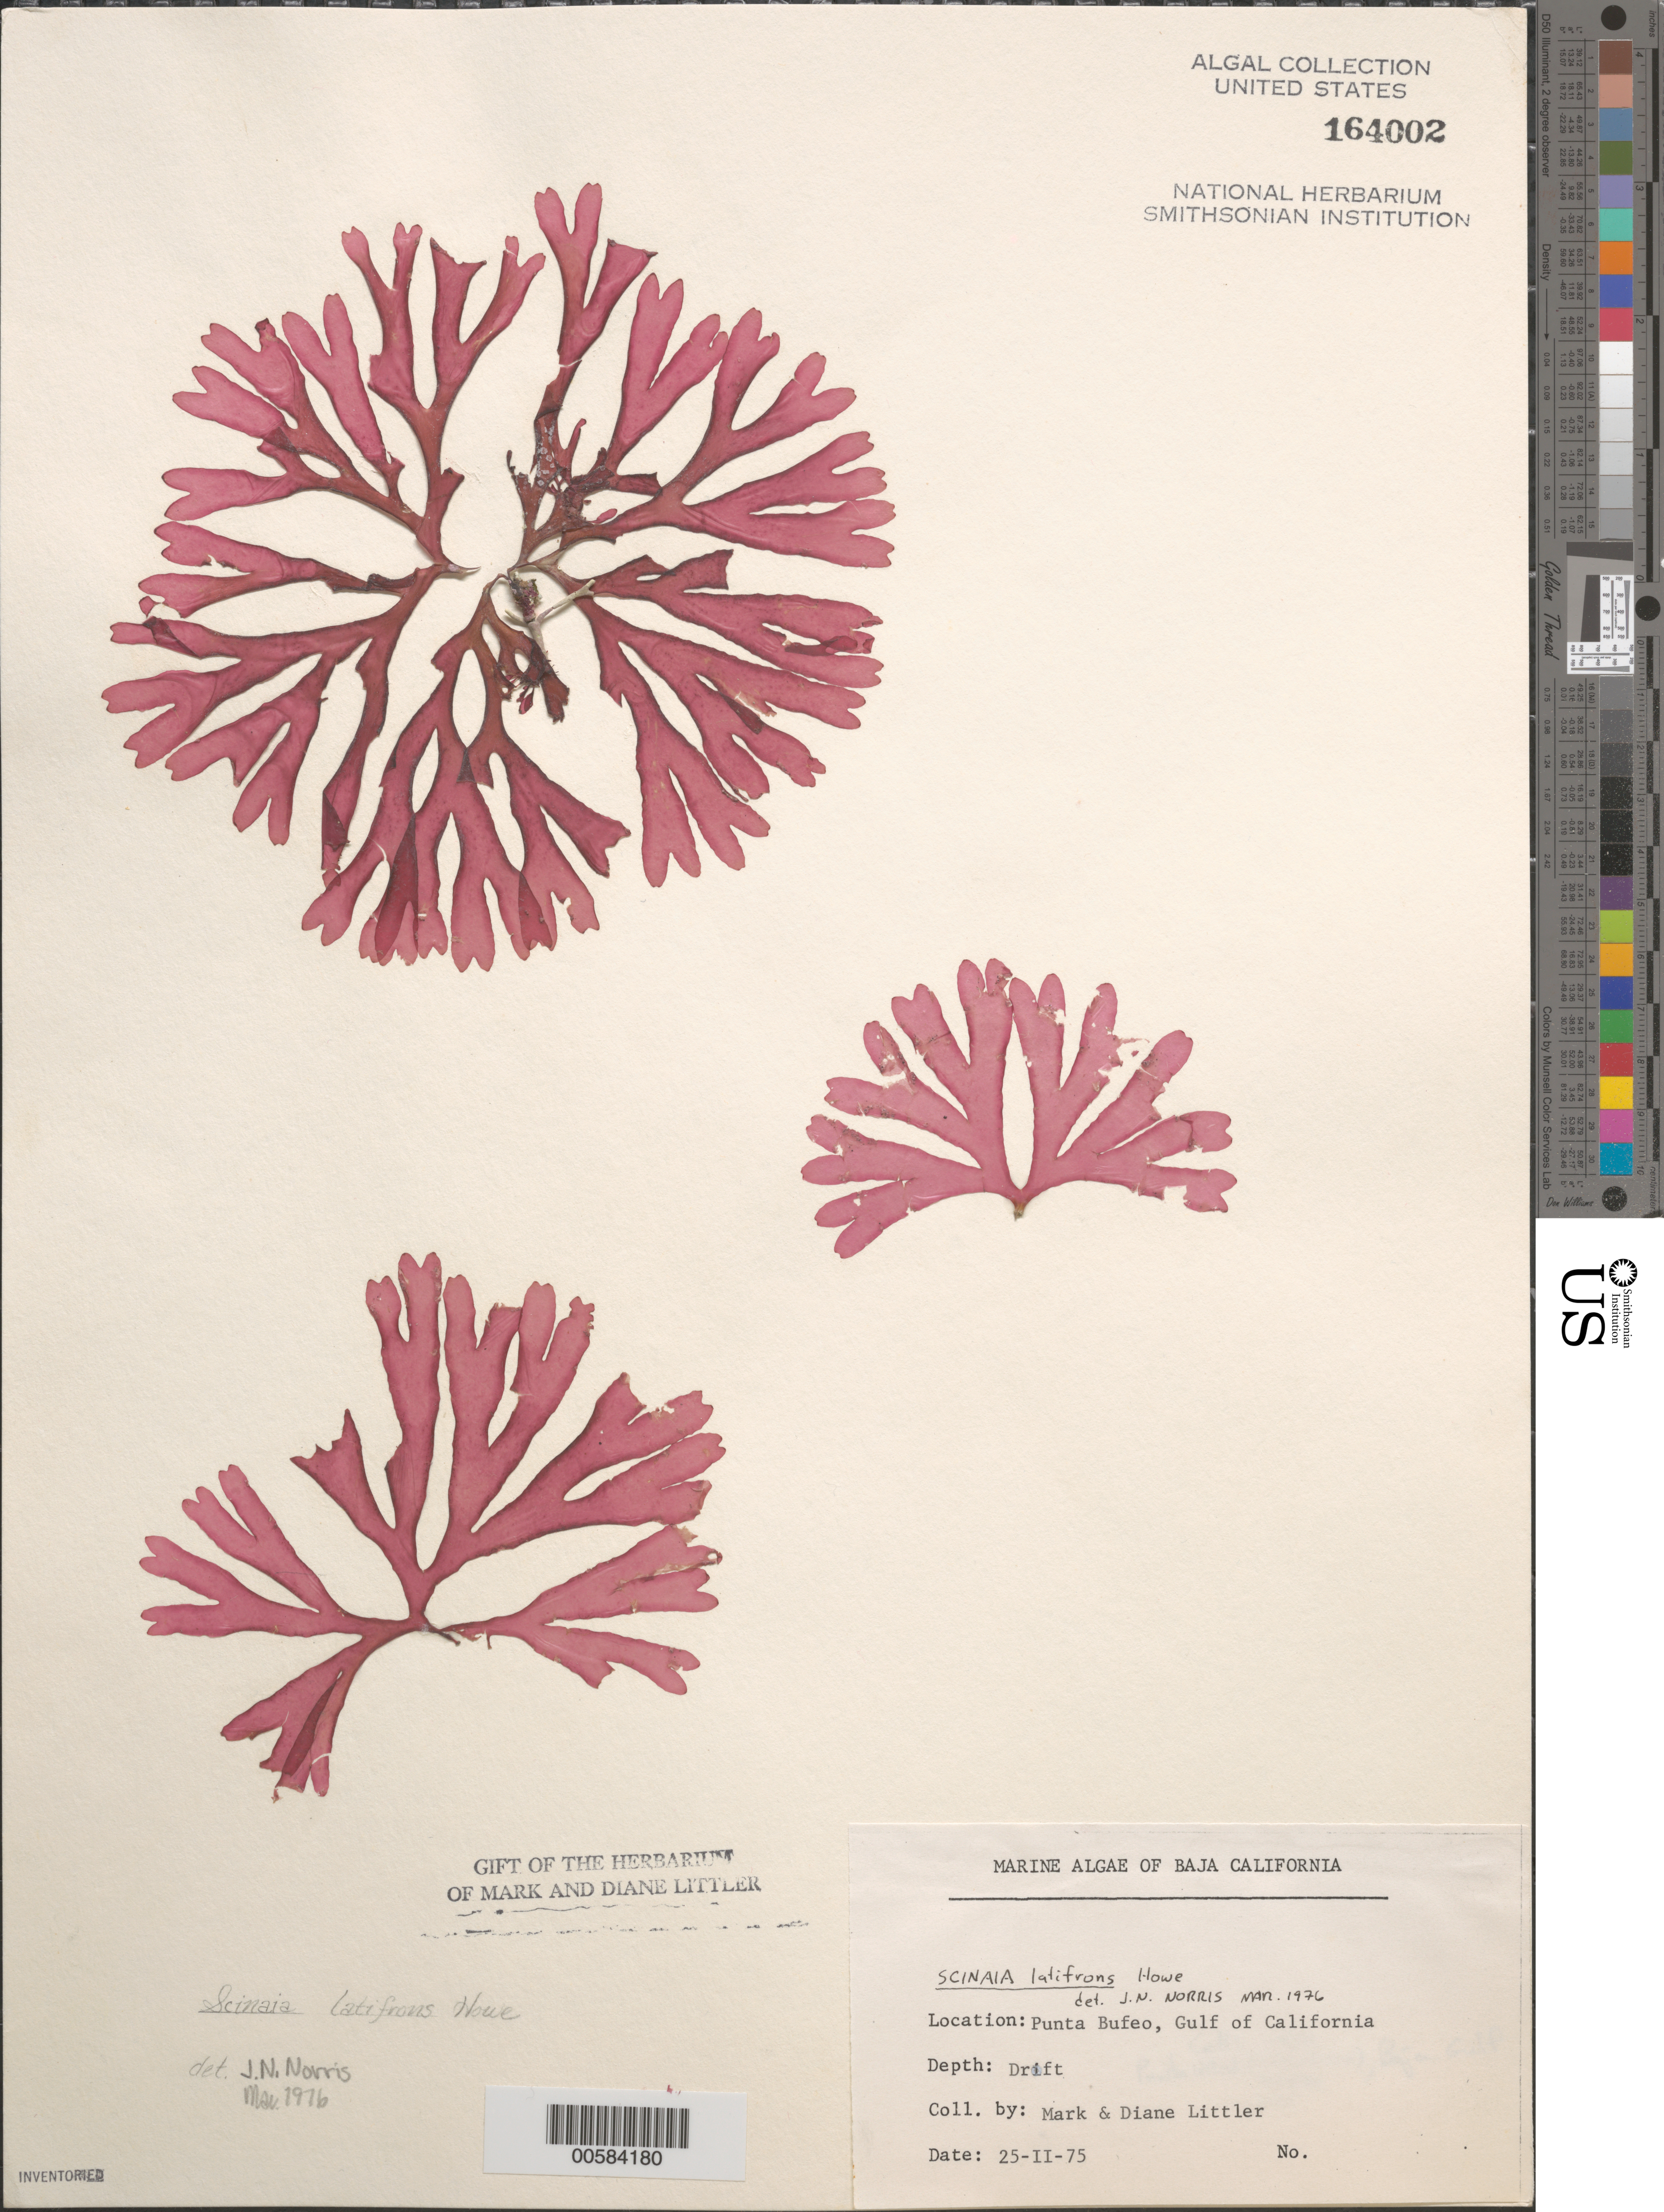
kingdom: Plantae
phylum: Rhodophyta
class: Florideophyceae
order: Nemaliales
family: Scinaiaceae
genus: Scinaia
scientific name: Scinaia latifrons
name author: M. Howe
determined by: Norris, James N.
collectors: M. M. Littler & D. S. Littler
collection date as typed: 25 Feb 1975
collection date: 1975-02-25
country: Mexico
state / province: Baja California Norte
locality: Punta Bufeo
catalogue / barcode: US 164002